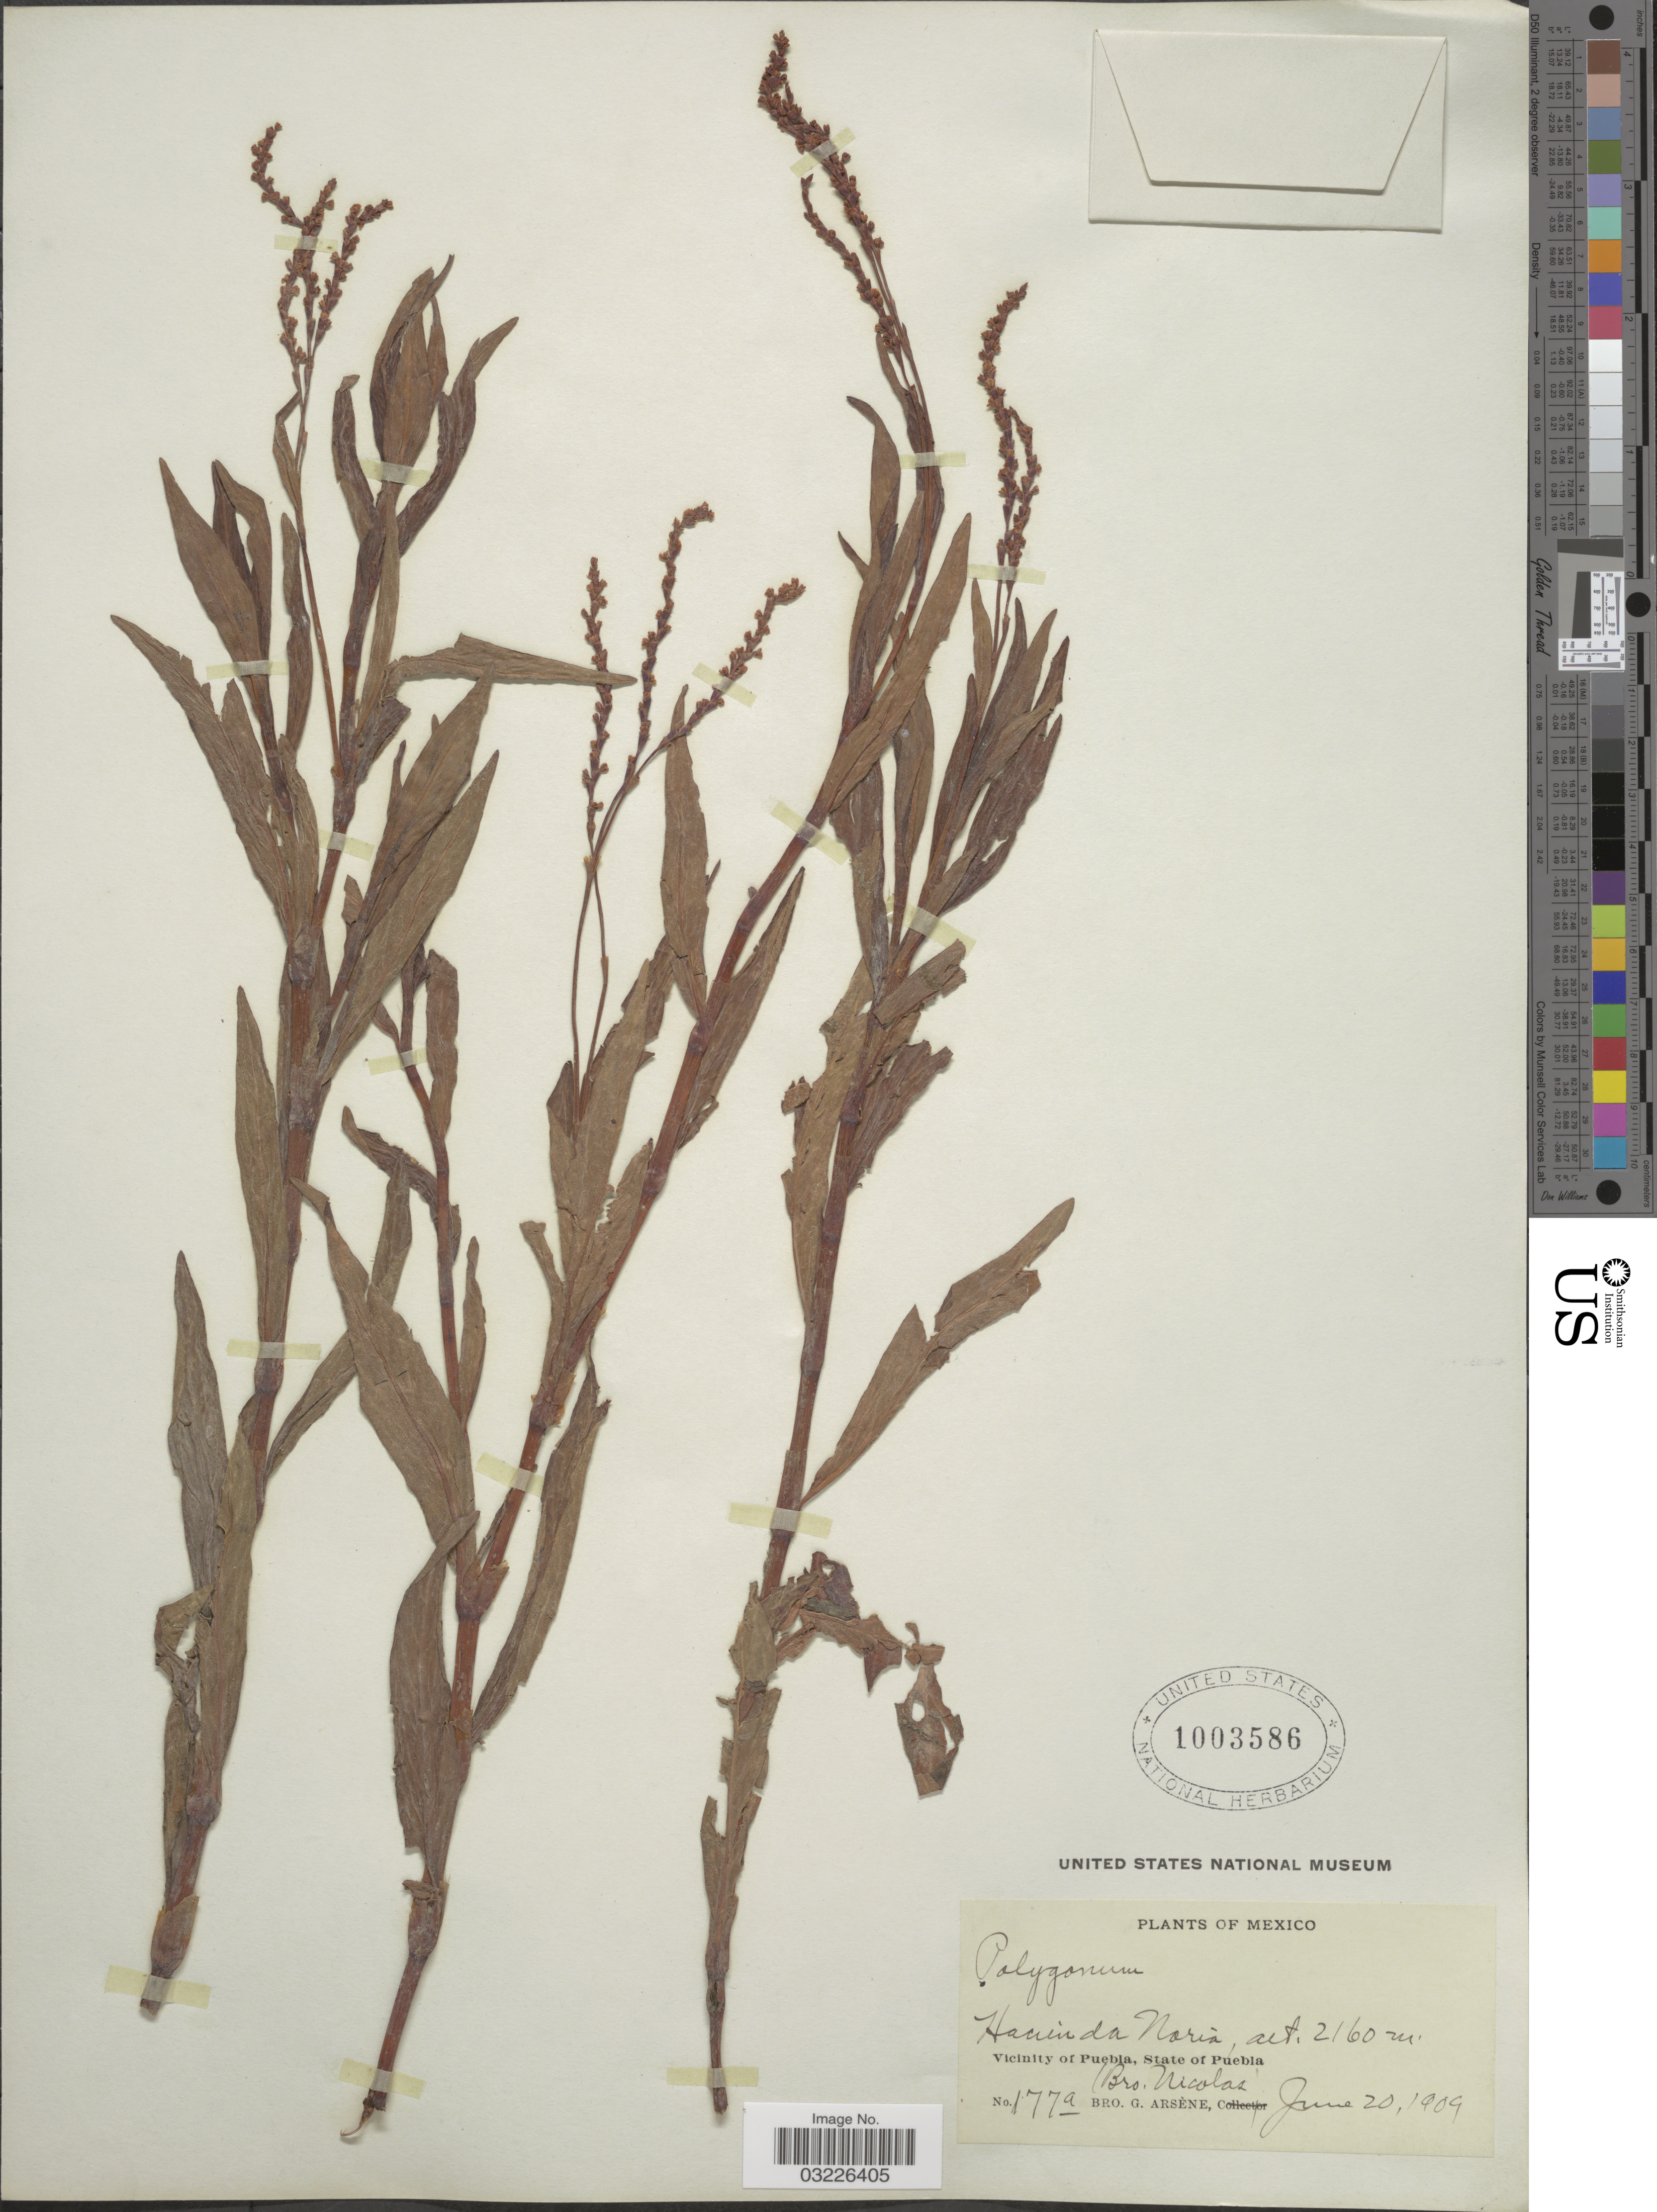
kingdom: Plantae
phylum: Tracheophyta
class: Magnoliopsida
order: Caryophyllales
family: Polygonaceae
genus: Polygonum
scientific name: Polygonum hydropiperoides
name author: Michx.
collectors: Bro. G. Arsène & Bro. Nicolas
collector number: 177a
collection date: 1909-06-20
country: Mexico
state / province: Puebla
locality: Hacienda Noria, Vicinity of Puebla.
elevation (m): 2160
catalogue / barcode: US 1003586